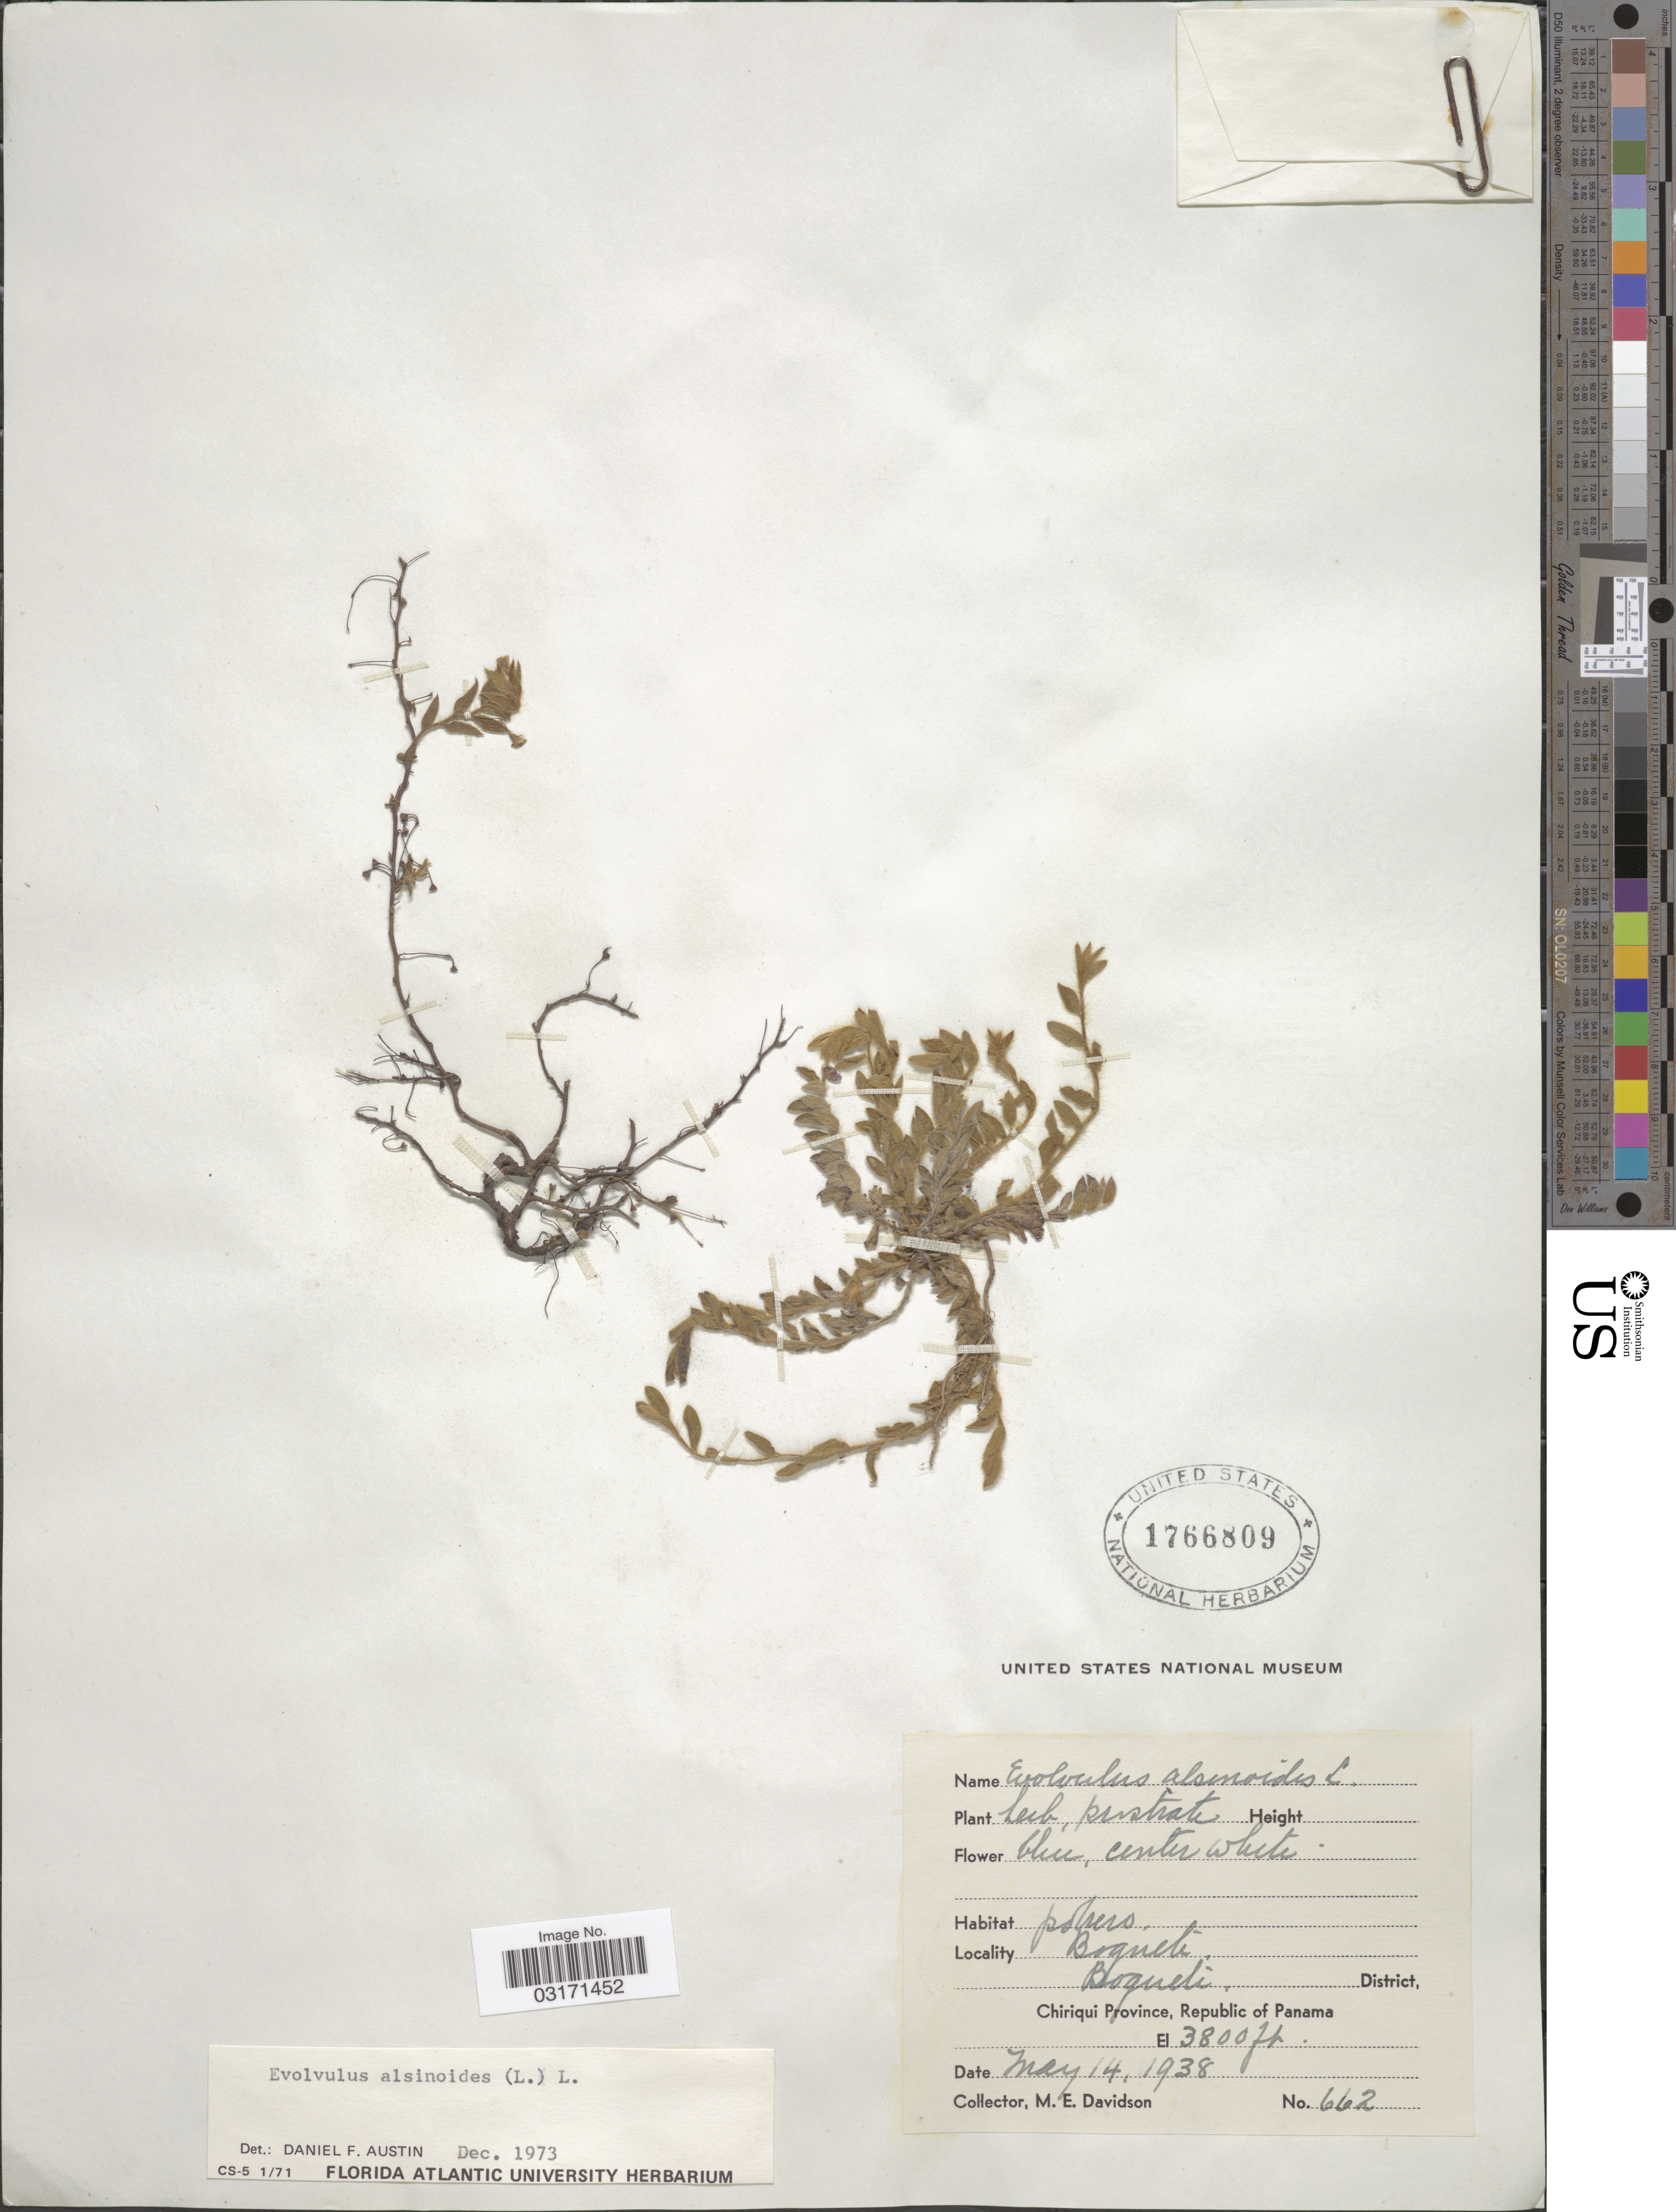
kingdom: Plantae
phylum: Tracheophyta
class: Magnoliopsida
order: Solanales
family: Convolvulaceae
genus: Evolvulus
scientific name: Evolvulus alsinoides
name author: (L.) L.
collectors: M. E. Davidson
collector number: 662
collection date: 1938-05-14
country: Panama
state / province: Chiriqui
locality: Boquete, Boquete District, Chiriqui Province, Republic of Panama.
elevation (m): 1158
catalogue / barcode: US 1766809